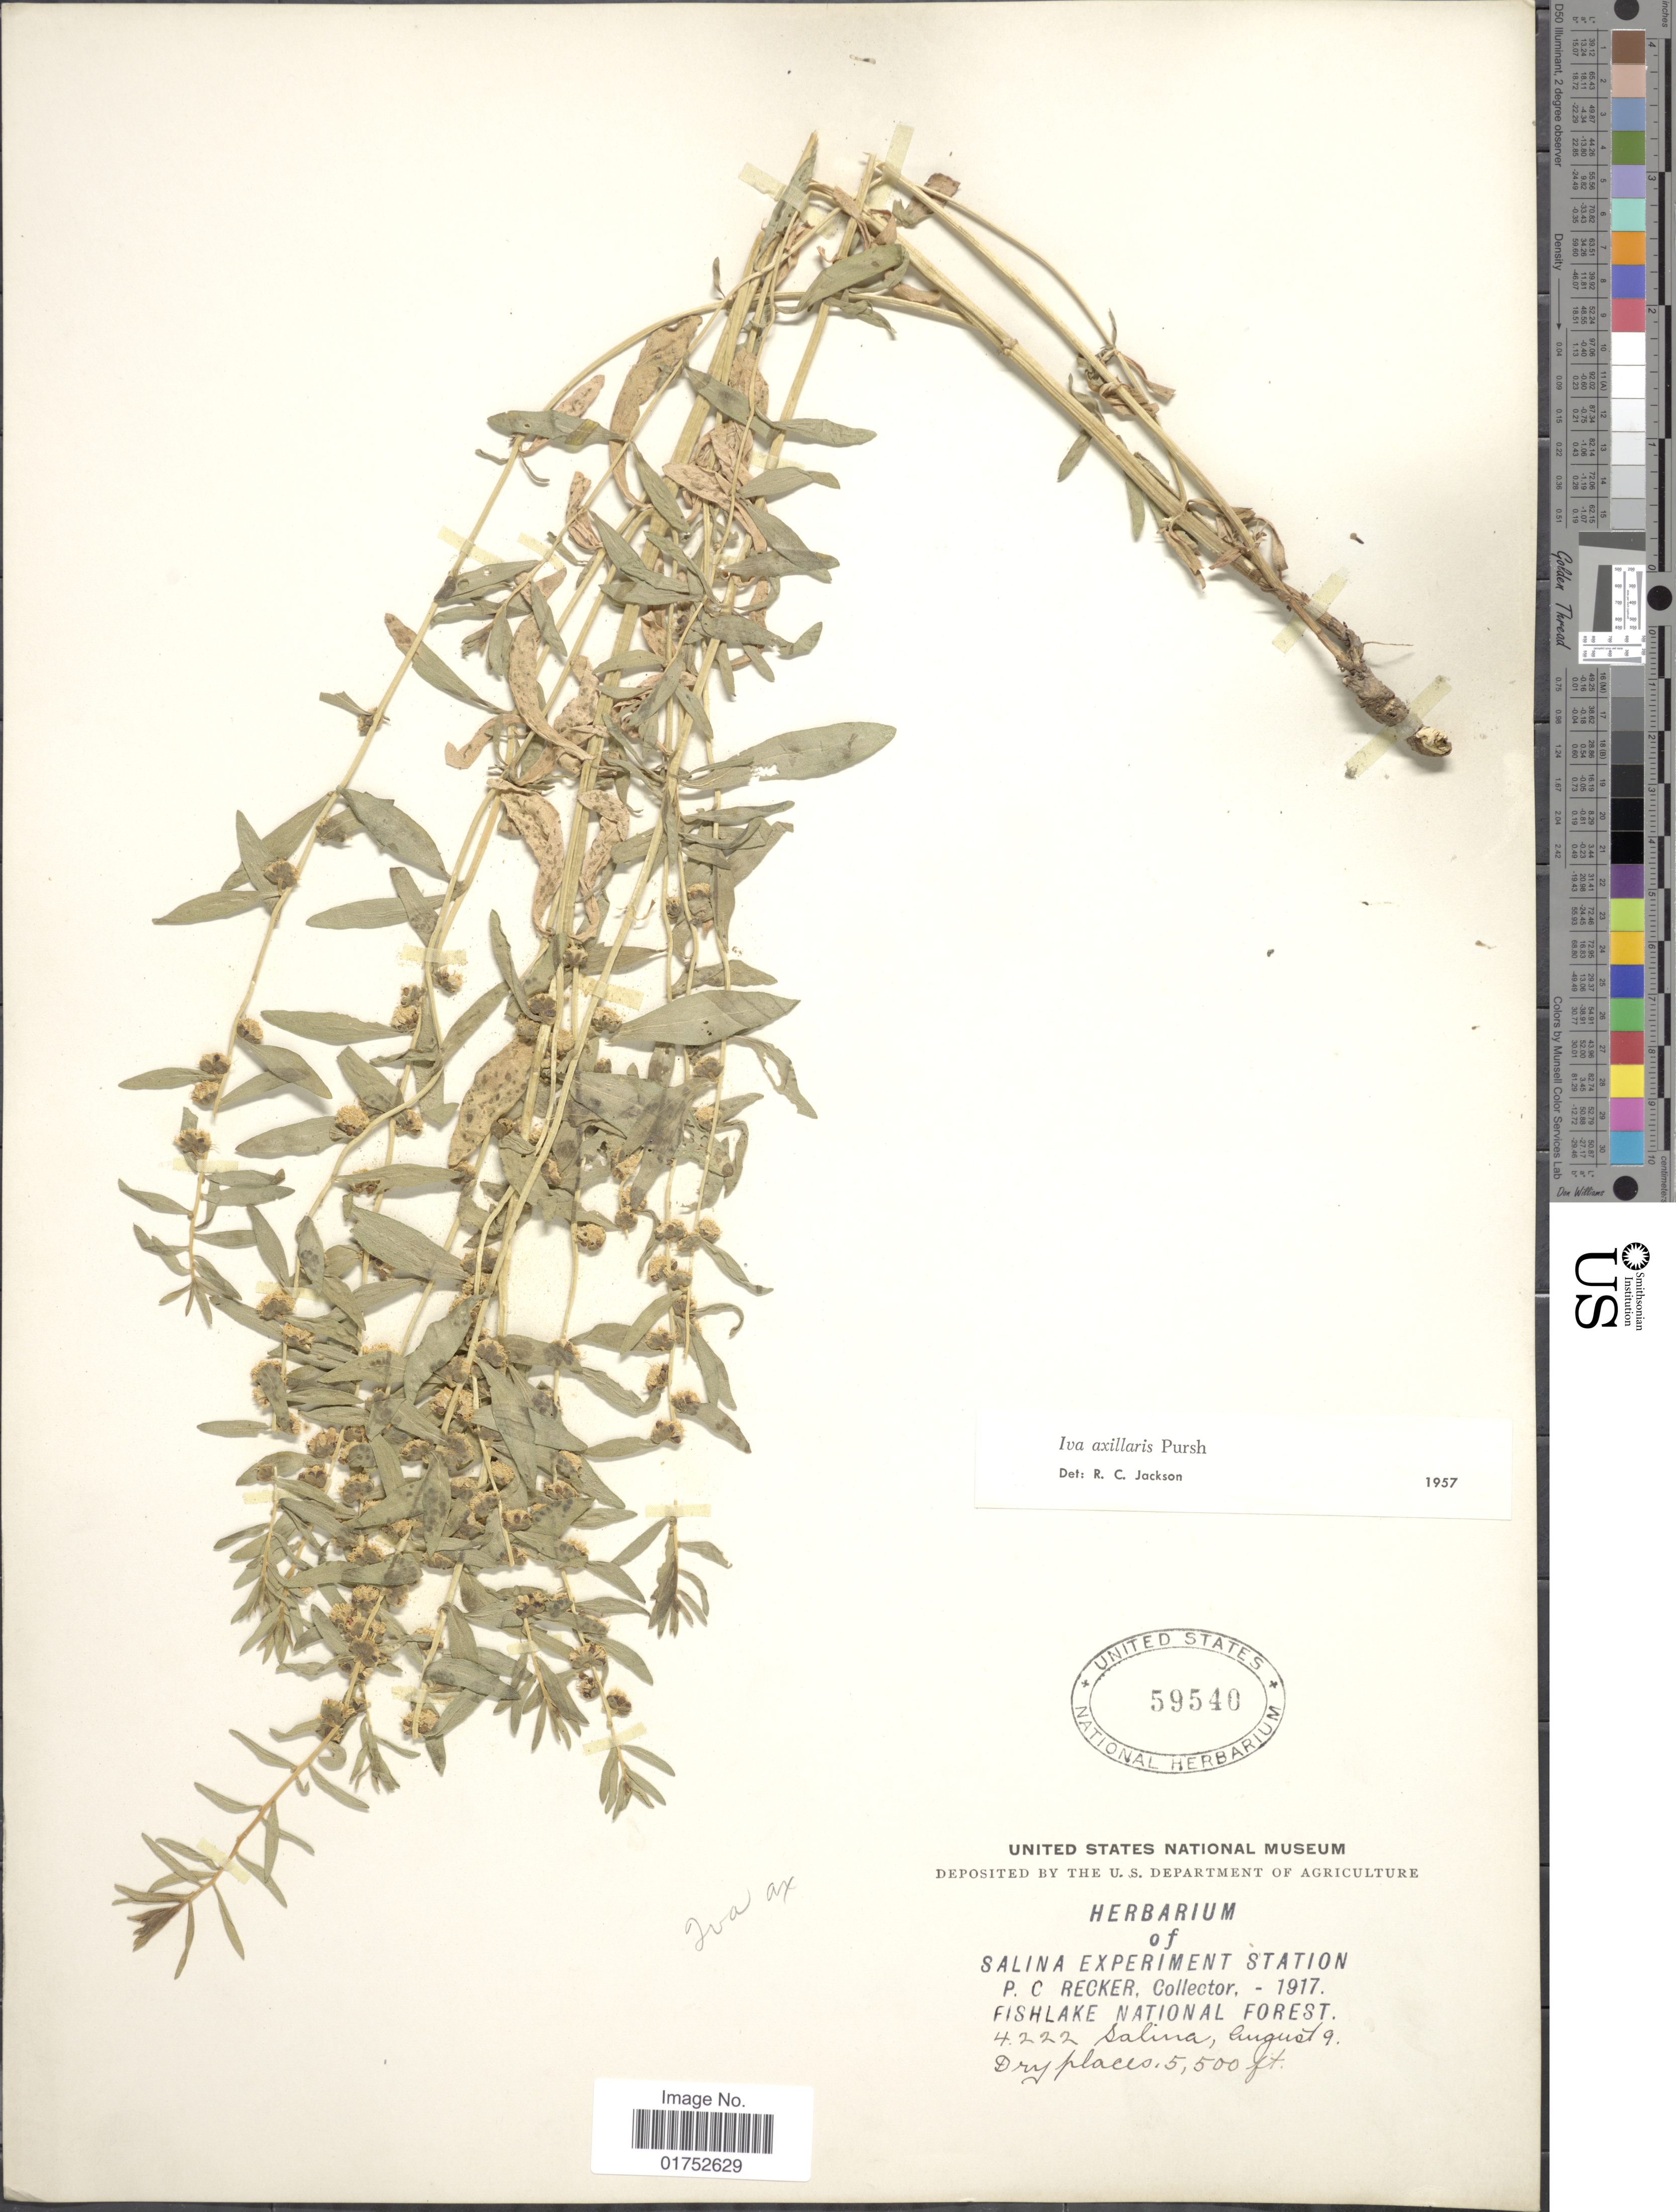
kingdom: Plantae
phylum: Tracheophyta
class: Magnoliopsida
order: Asterales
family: Asteraceae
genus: Iva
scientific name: Iva axillaris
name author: Pursh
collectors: P. Recker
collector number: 4222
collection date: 1917-08-09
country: United States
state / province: Utah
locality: Fishlake National Forest, Salina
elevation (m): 1676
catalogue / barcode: US 59540